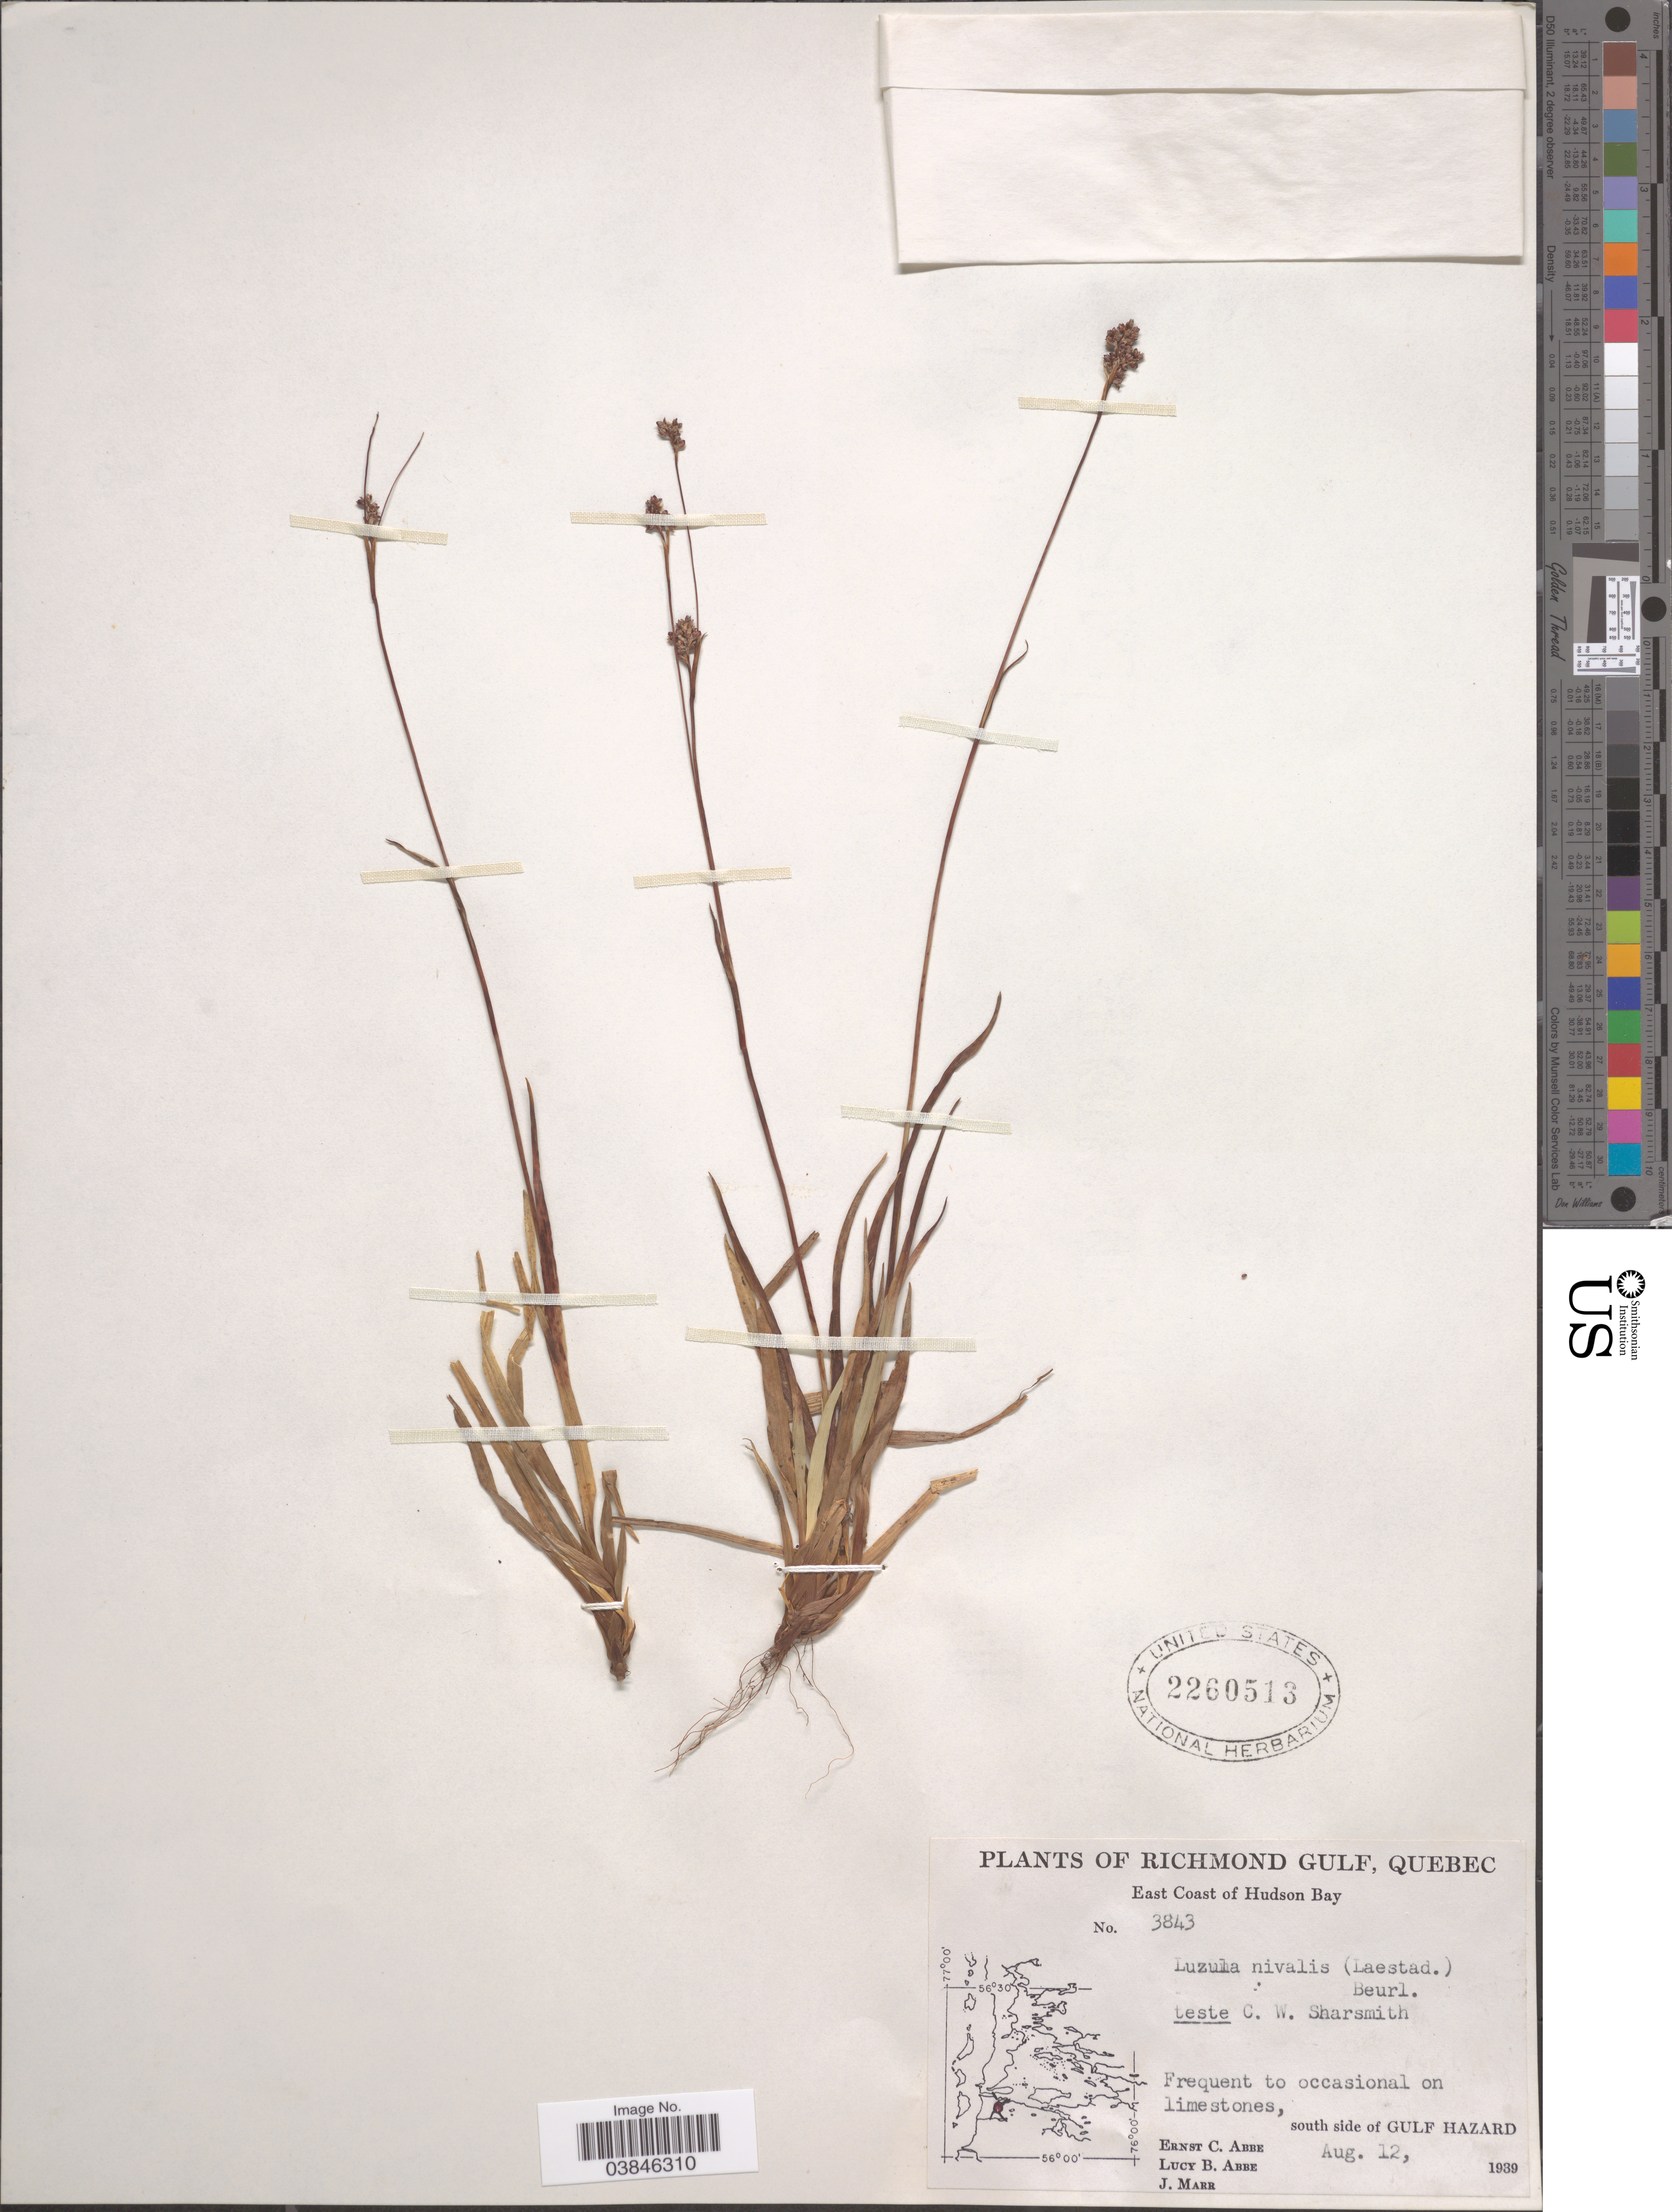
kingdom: Plantae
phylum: Tracheophyta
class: Liliopsida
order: Poales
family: Juncaceae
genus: Luzula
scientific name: Luzula nivalis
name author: (Laest.) Spreng.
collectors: E. C. Abbe, L. B. Abbe & J. Marr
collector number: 3843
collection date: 1939-08-12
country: Canada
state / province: Quebec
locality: Richmond Gulf. East Coast of Hudson Bay. South side of Gulf Hazard.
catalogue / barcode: US 2260513